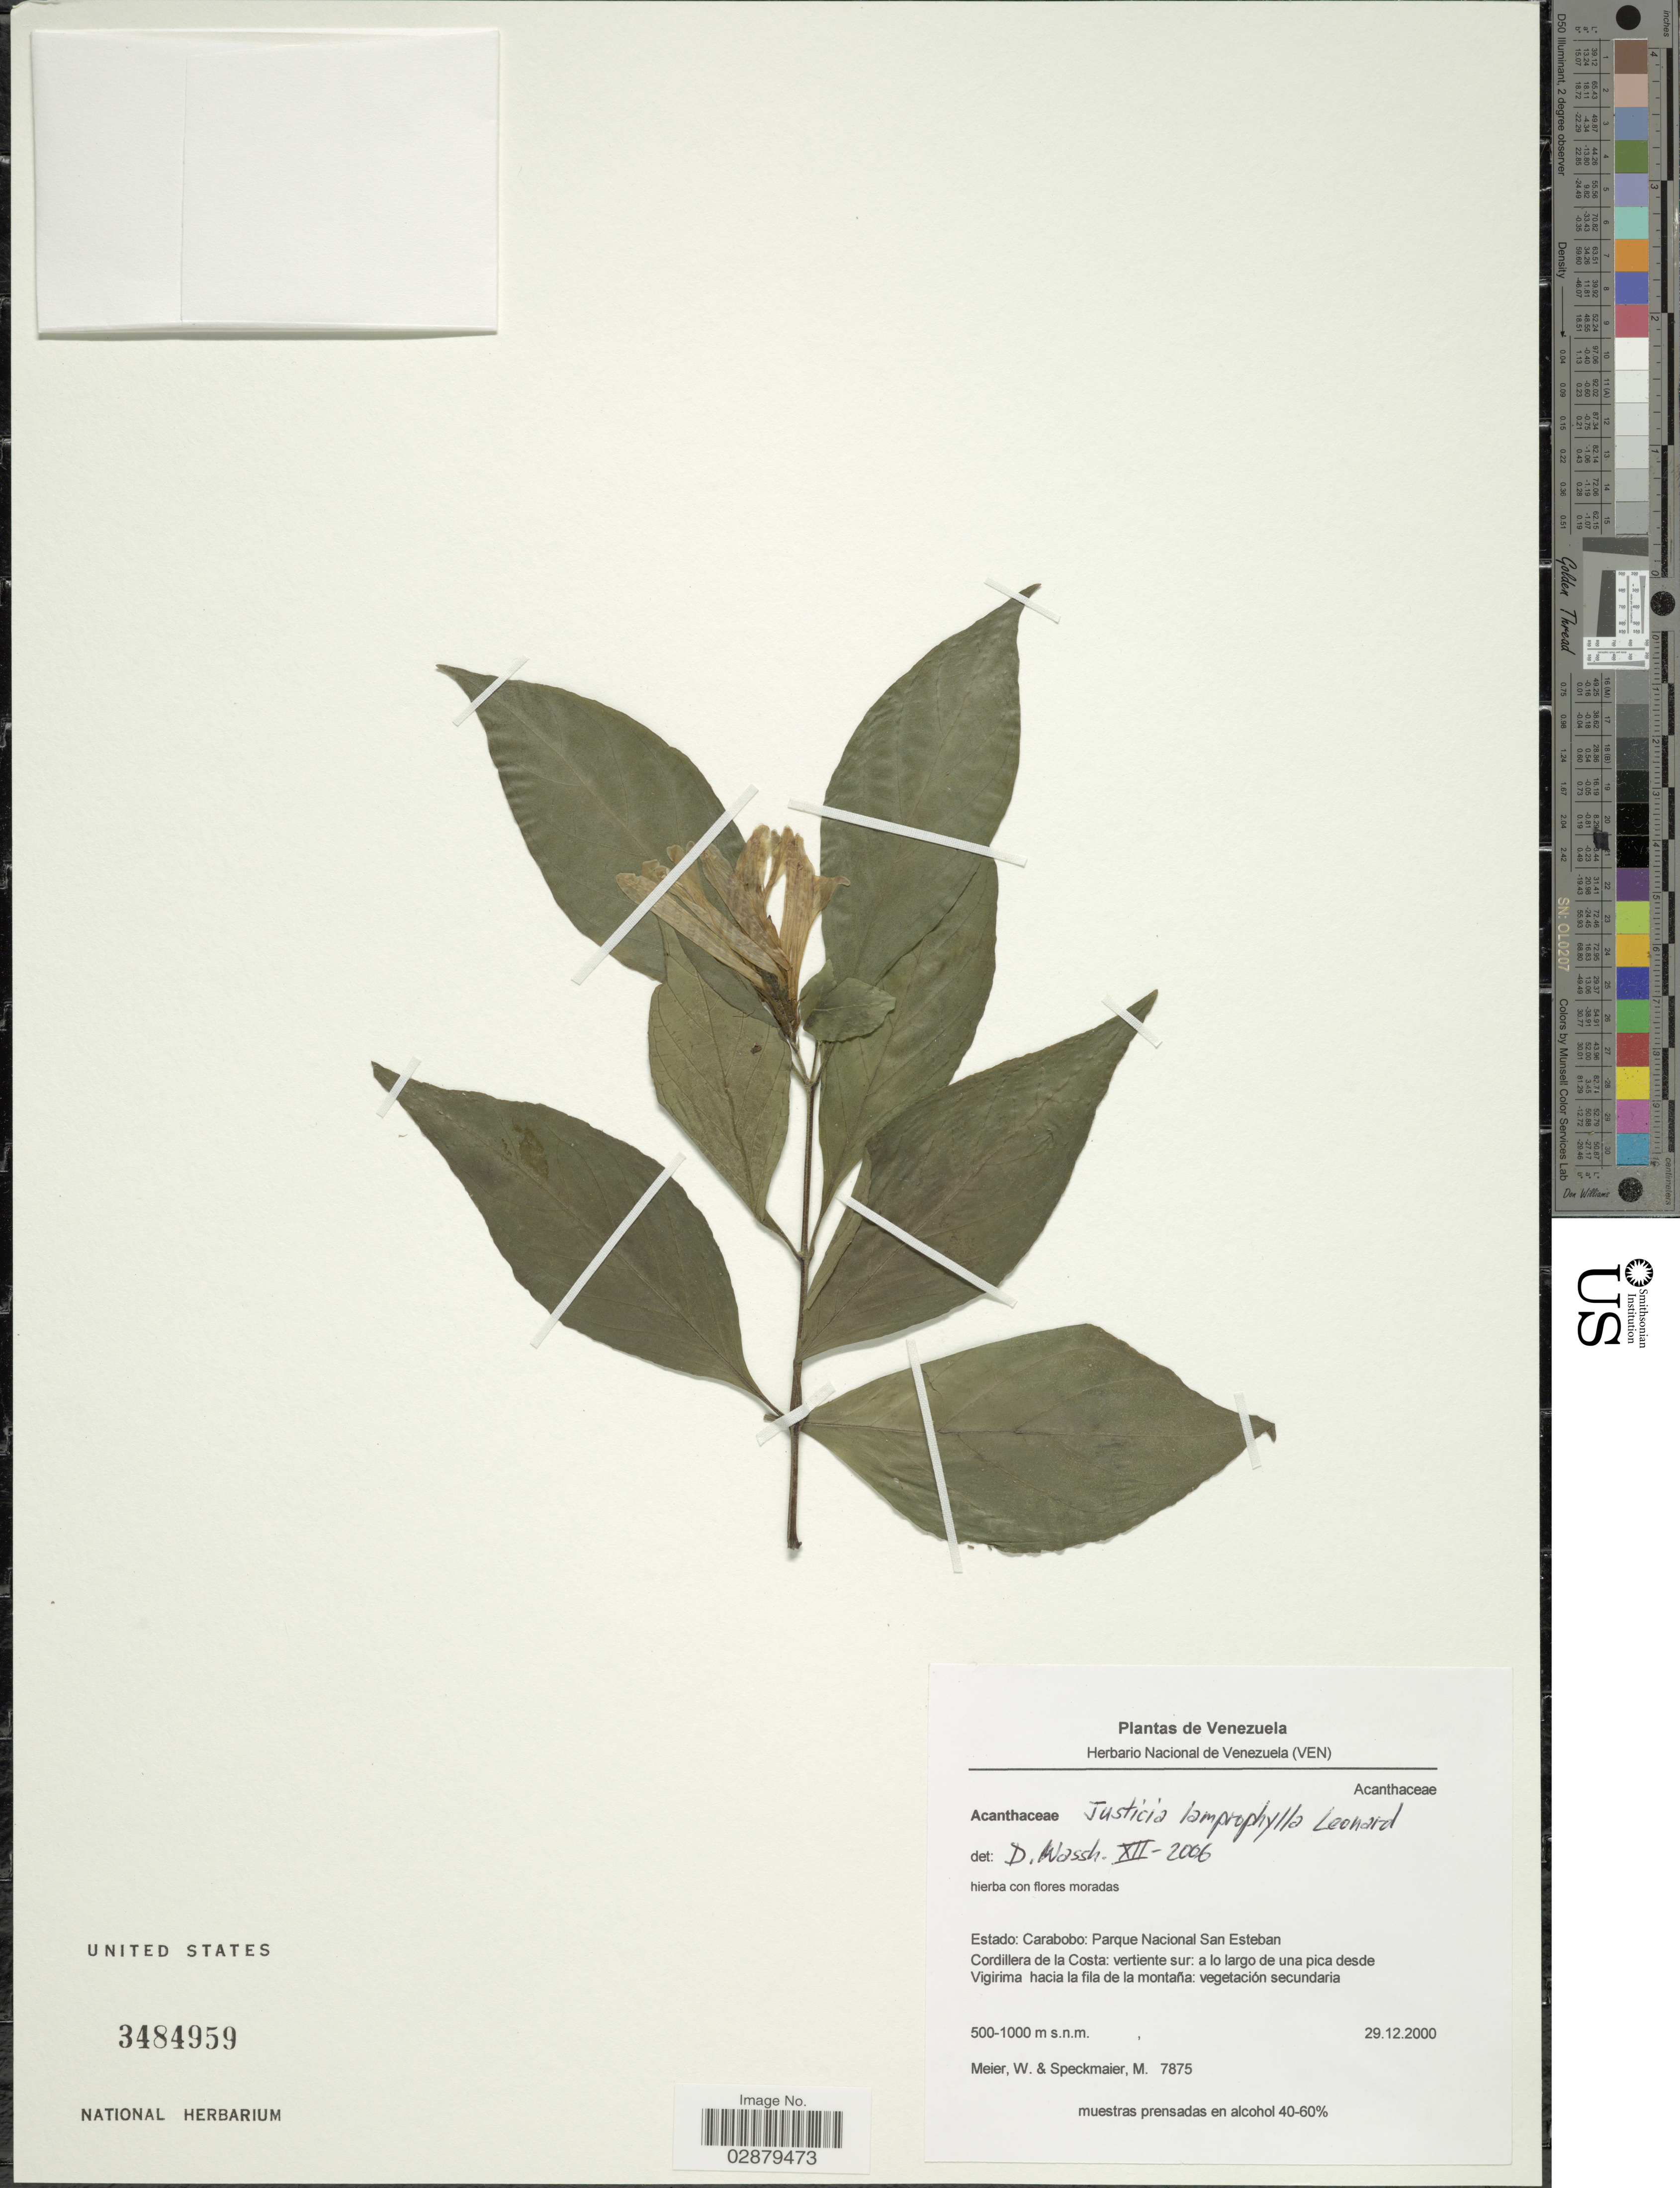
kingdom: Plantae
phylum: Tracheophyta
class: Magnoliopsida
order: Lamiales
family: Acanthaceae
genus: Justicia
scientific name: Justicia lamprophylla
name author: Leonard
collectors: W. Meier & M. Speckmaier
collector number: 7875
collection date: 2000-12-29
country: Venezuela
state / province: Carabobo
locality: Parque Nacional San Esteban. Cordillera de la Costa: vertiente sur: a lo largo de una pica desde Vigirima hacia la fila de la montaña.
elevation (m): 500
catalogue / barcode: US 3484959